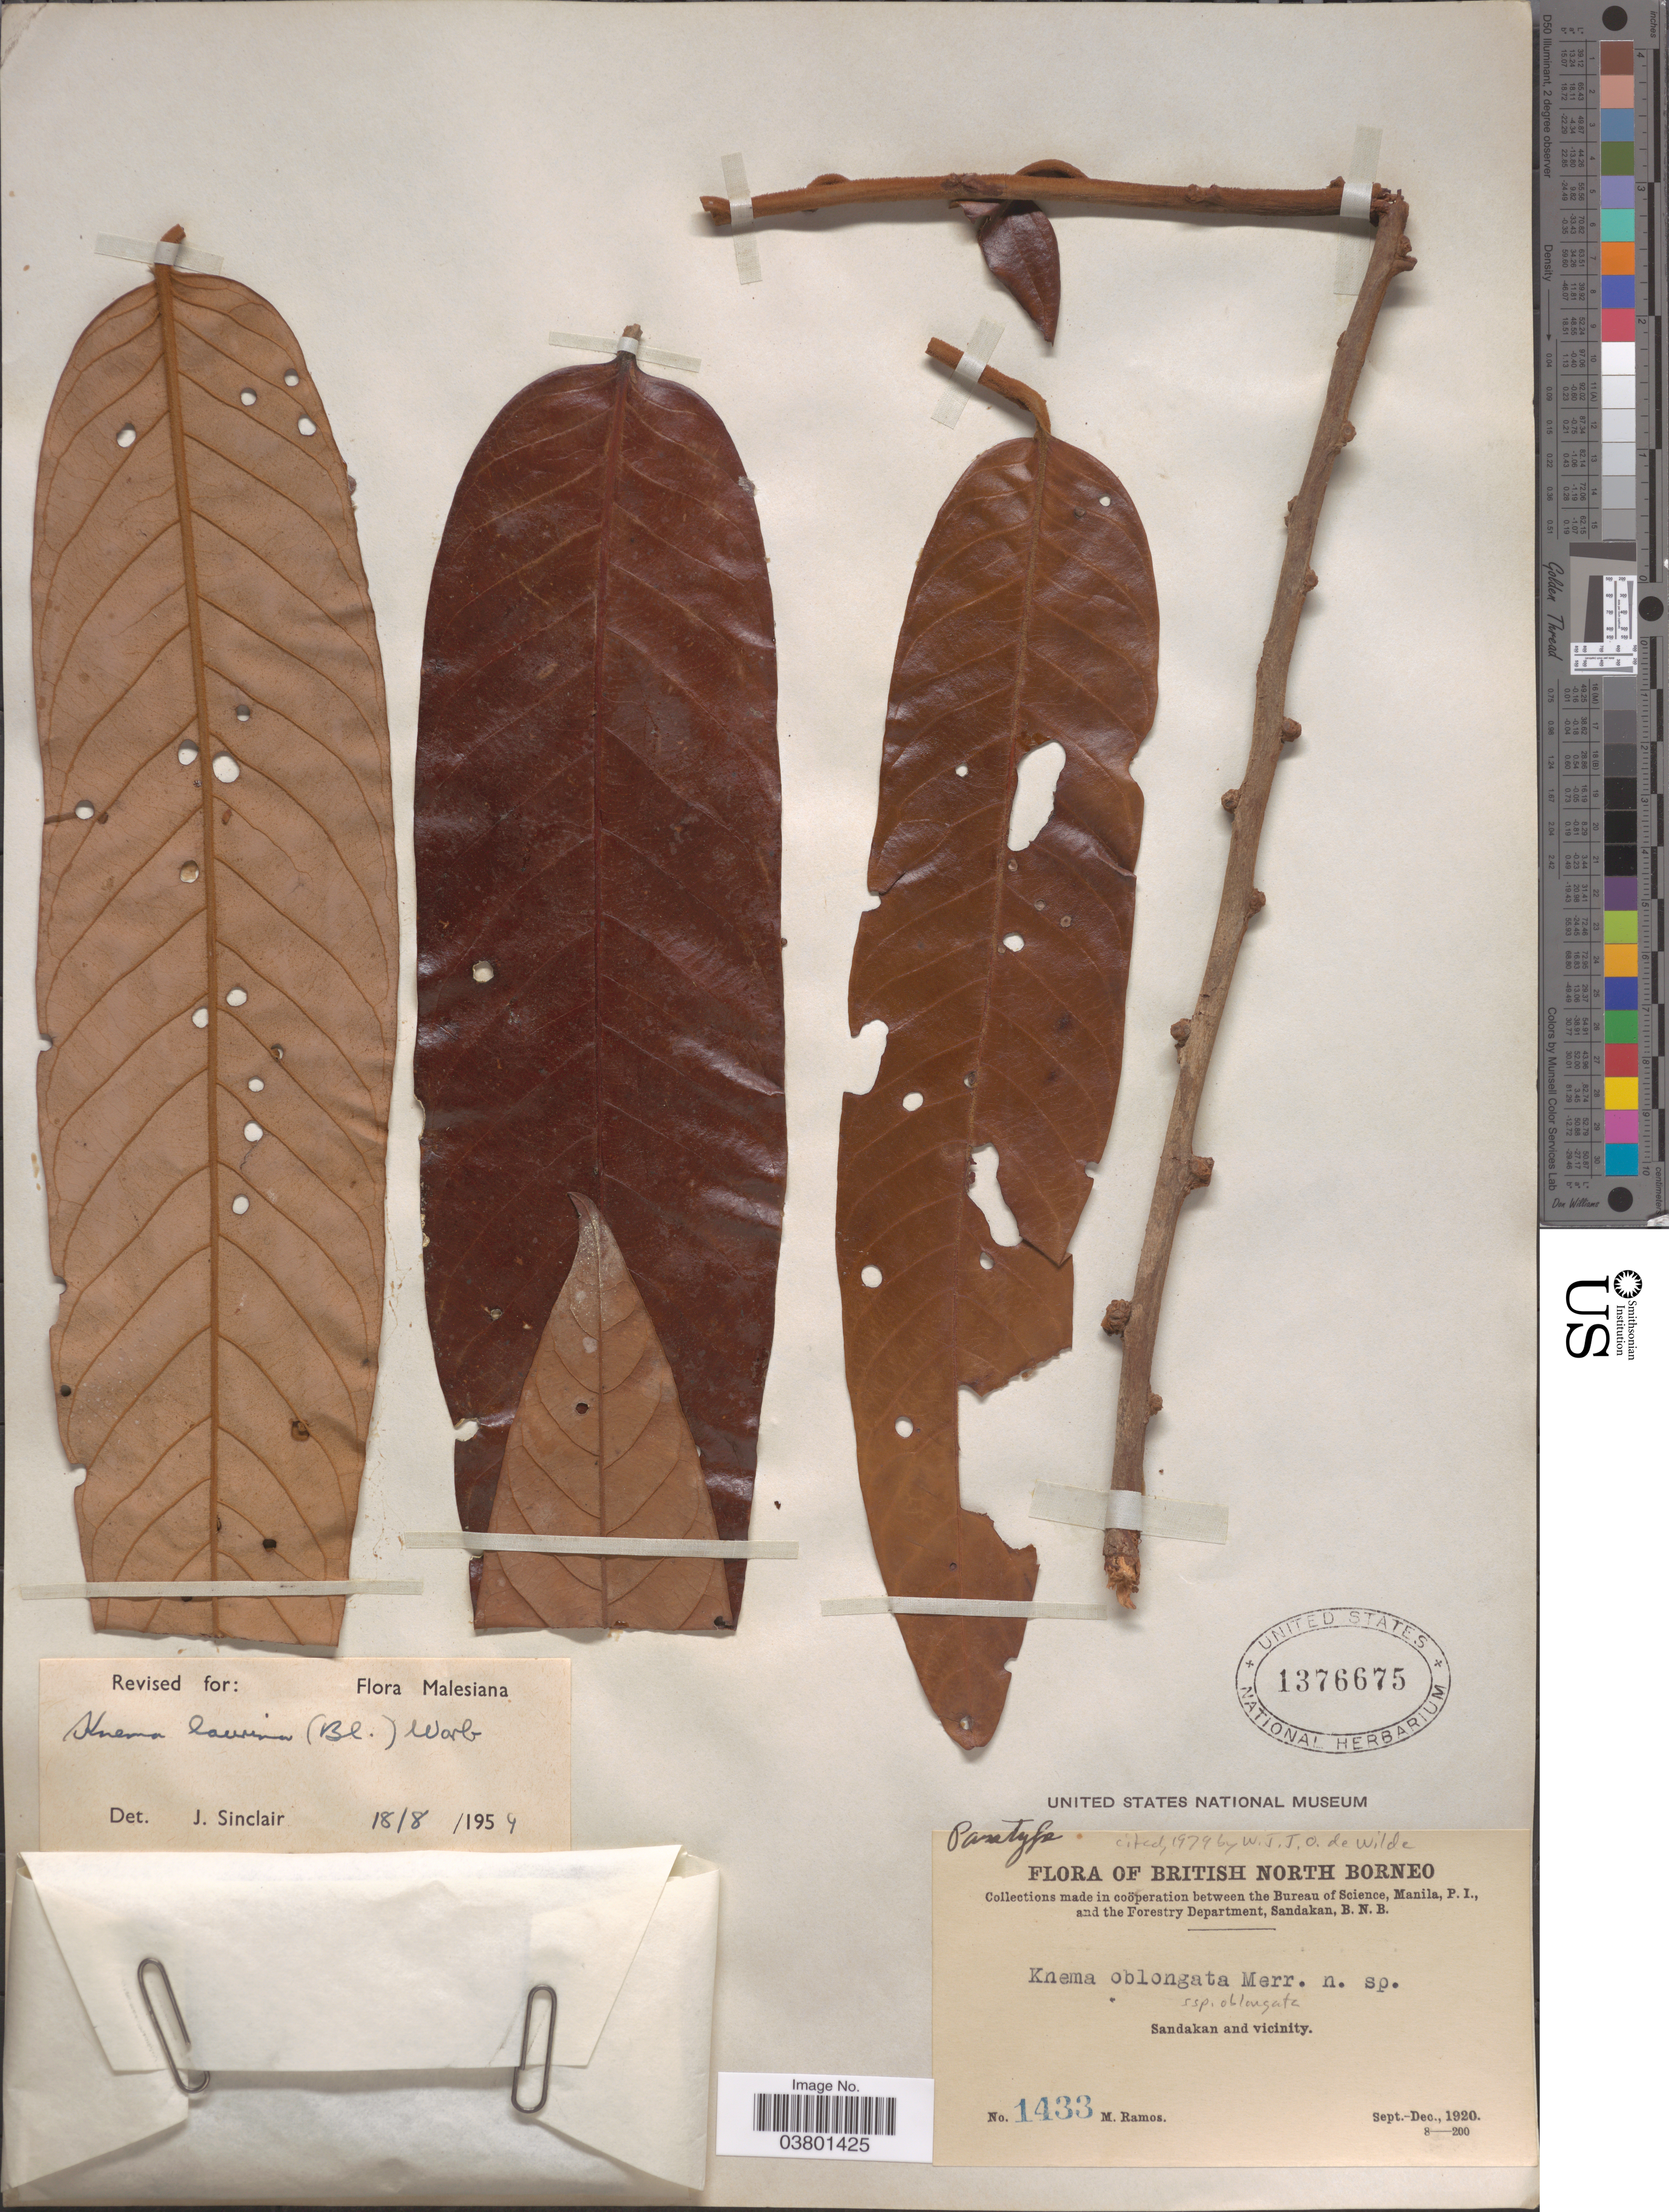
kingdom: Plantae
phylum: Tracheophyta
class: Magnoliopsida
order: Magnoliales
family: Myristicaceae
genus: Knema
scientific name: Knema oblongata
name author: Merr.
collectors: M. Ramos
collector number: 1433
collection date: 1920-09/1920-12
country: Malaysia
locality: British North Borneo. Sandakan and vicinity.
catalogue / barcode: US 1376675